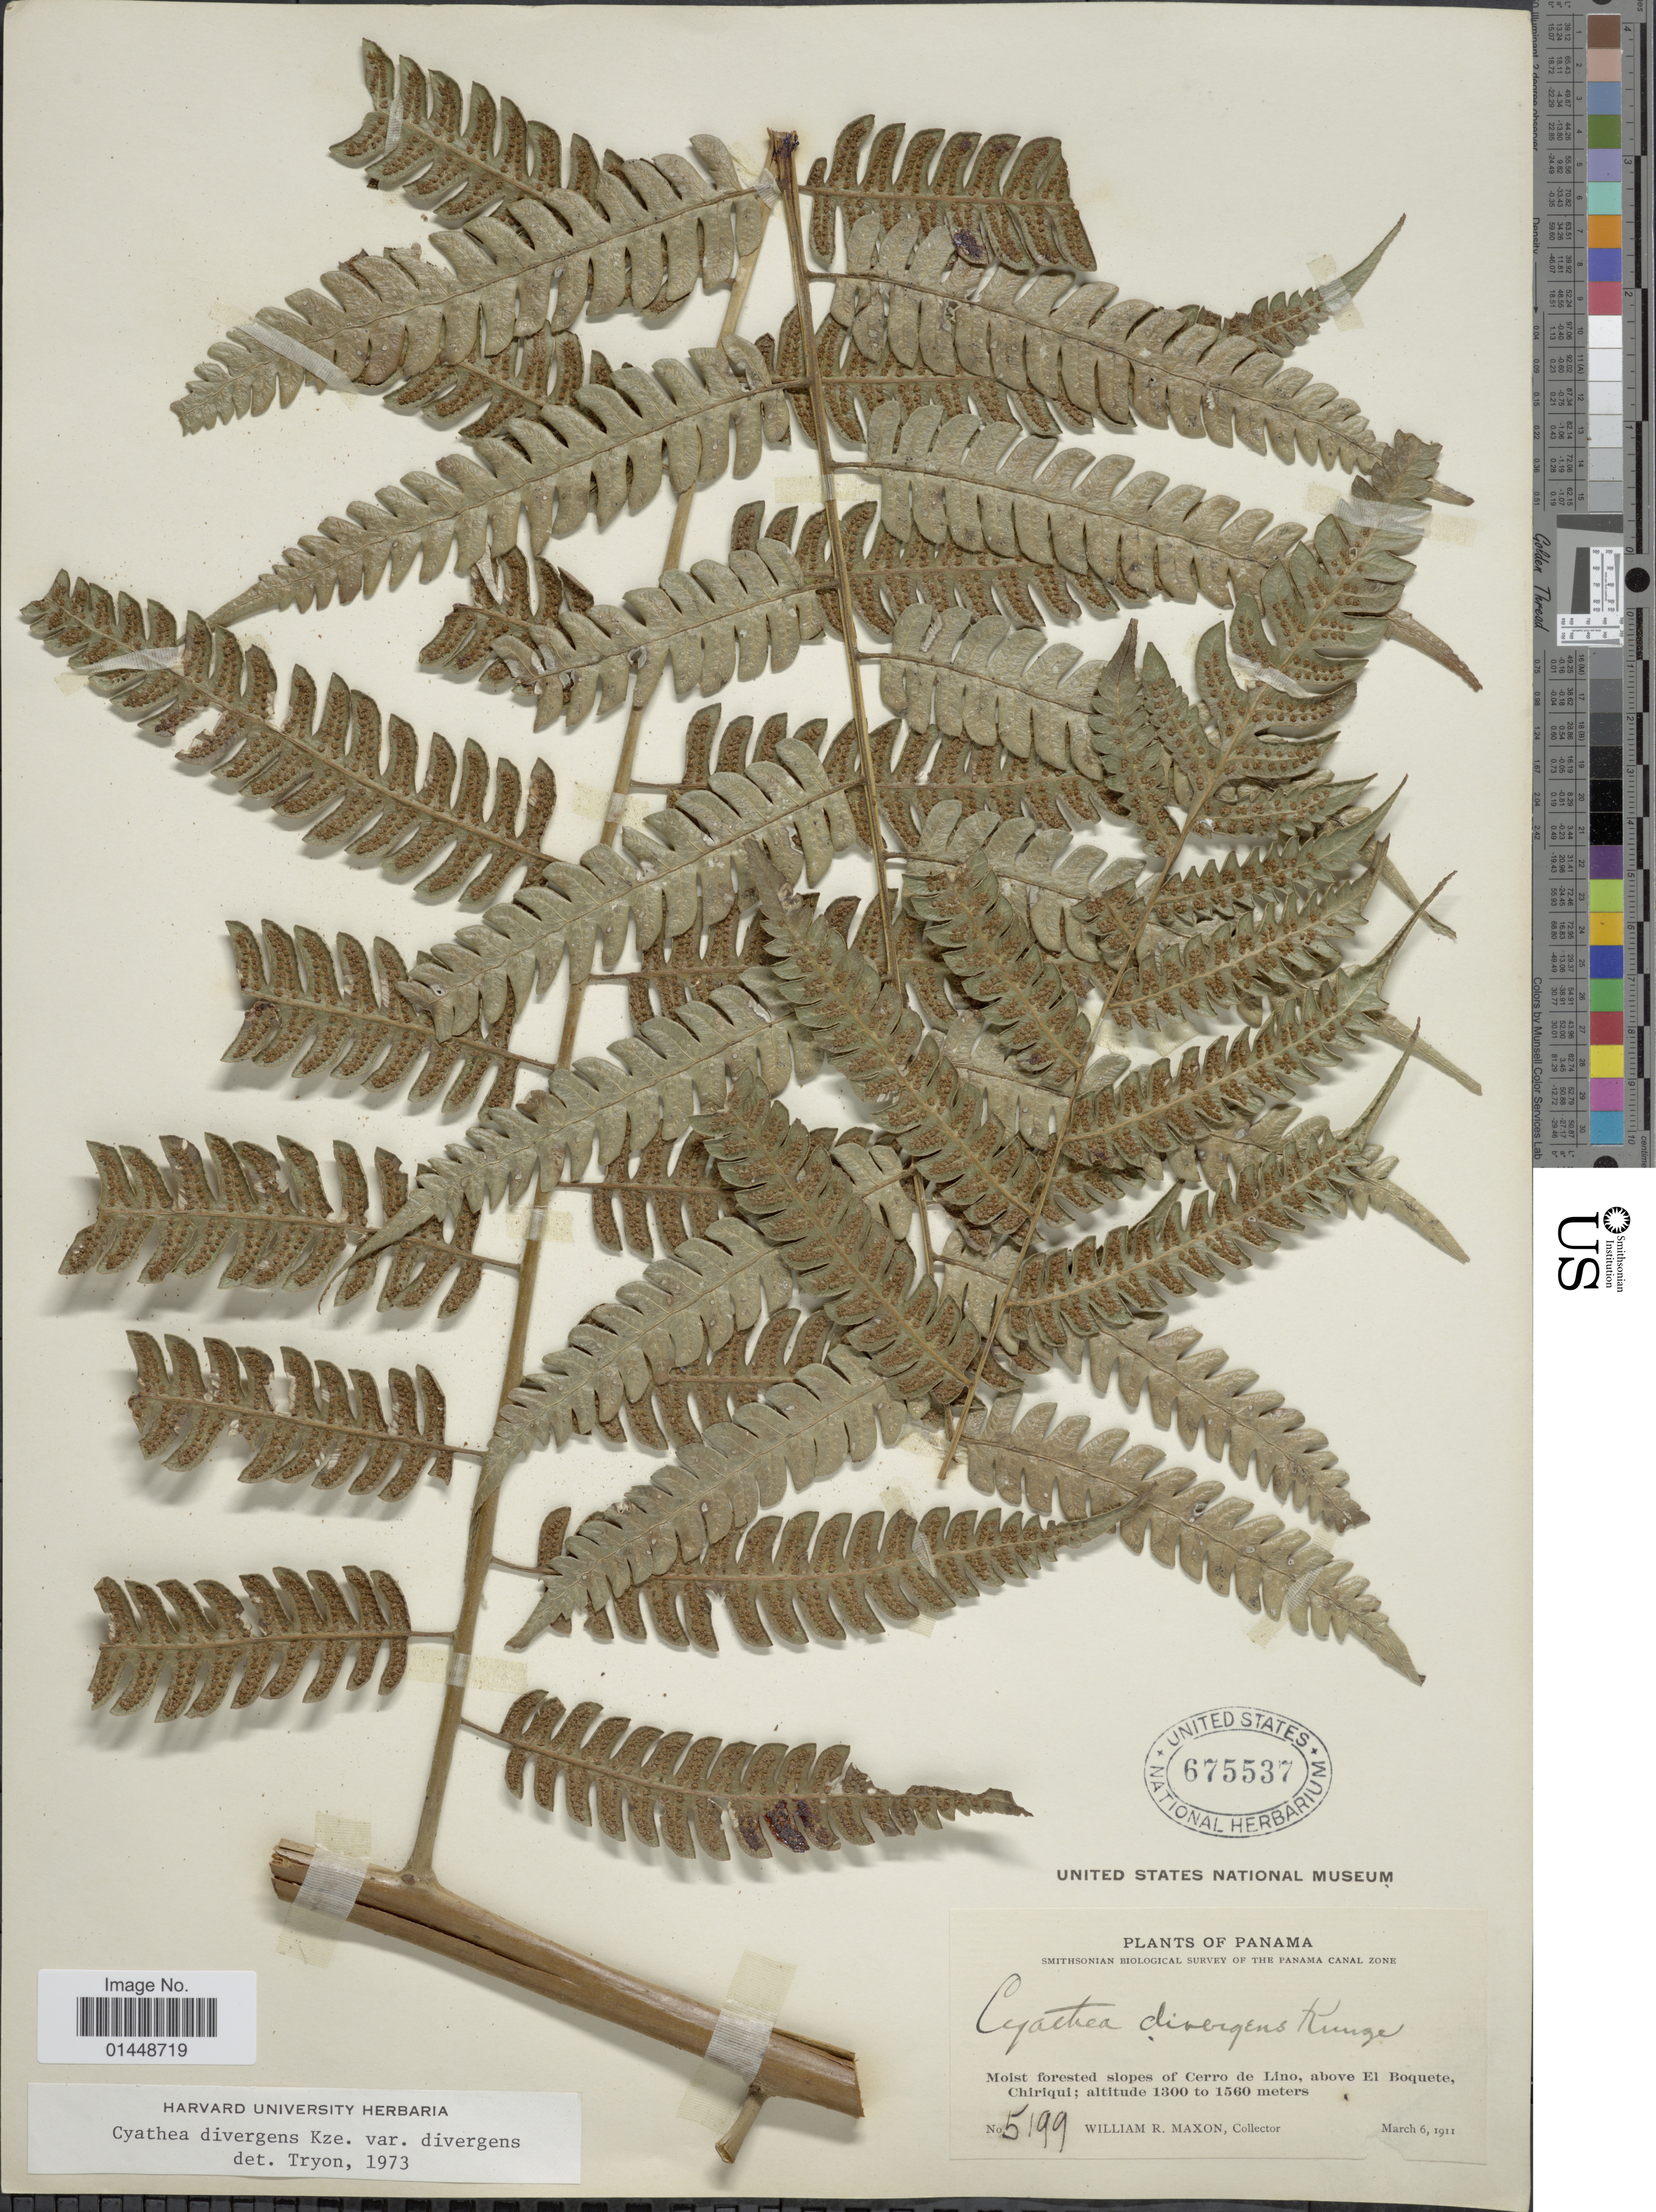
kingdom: Plantae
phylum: Tracheophyta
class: Polypodiopsida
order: Cyatheales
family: Cyatheaceae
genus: Cyathea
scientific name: Cyathea divergens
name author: Kunze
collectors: W. R. Maxon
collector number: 5199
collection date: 1911-03-06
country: Panama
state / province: Chiriqui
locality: Moist forested slopes of Cerro de Lino, above El Boquete, Chiriqui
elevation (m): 1300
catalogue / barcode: US 675537